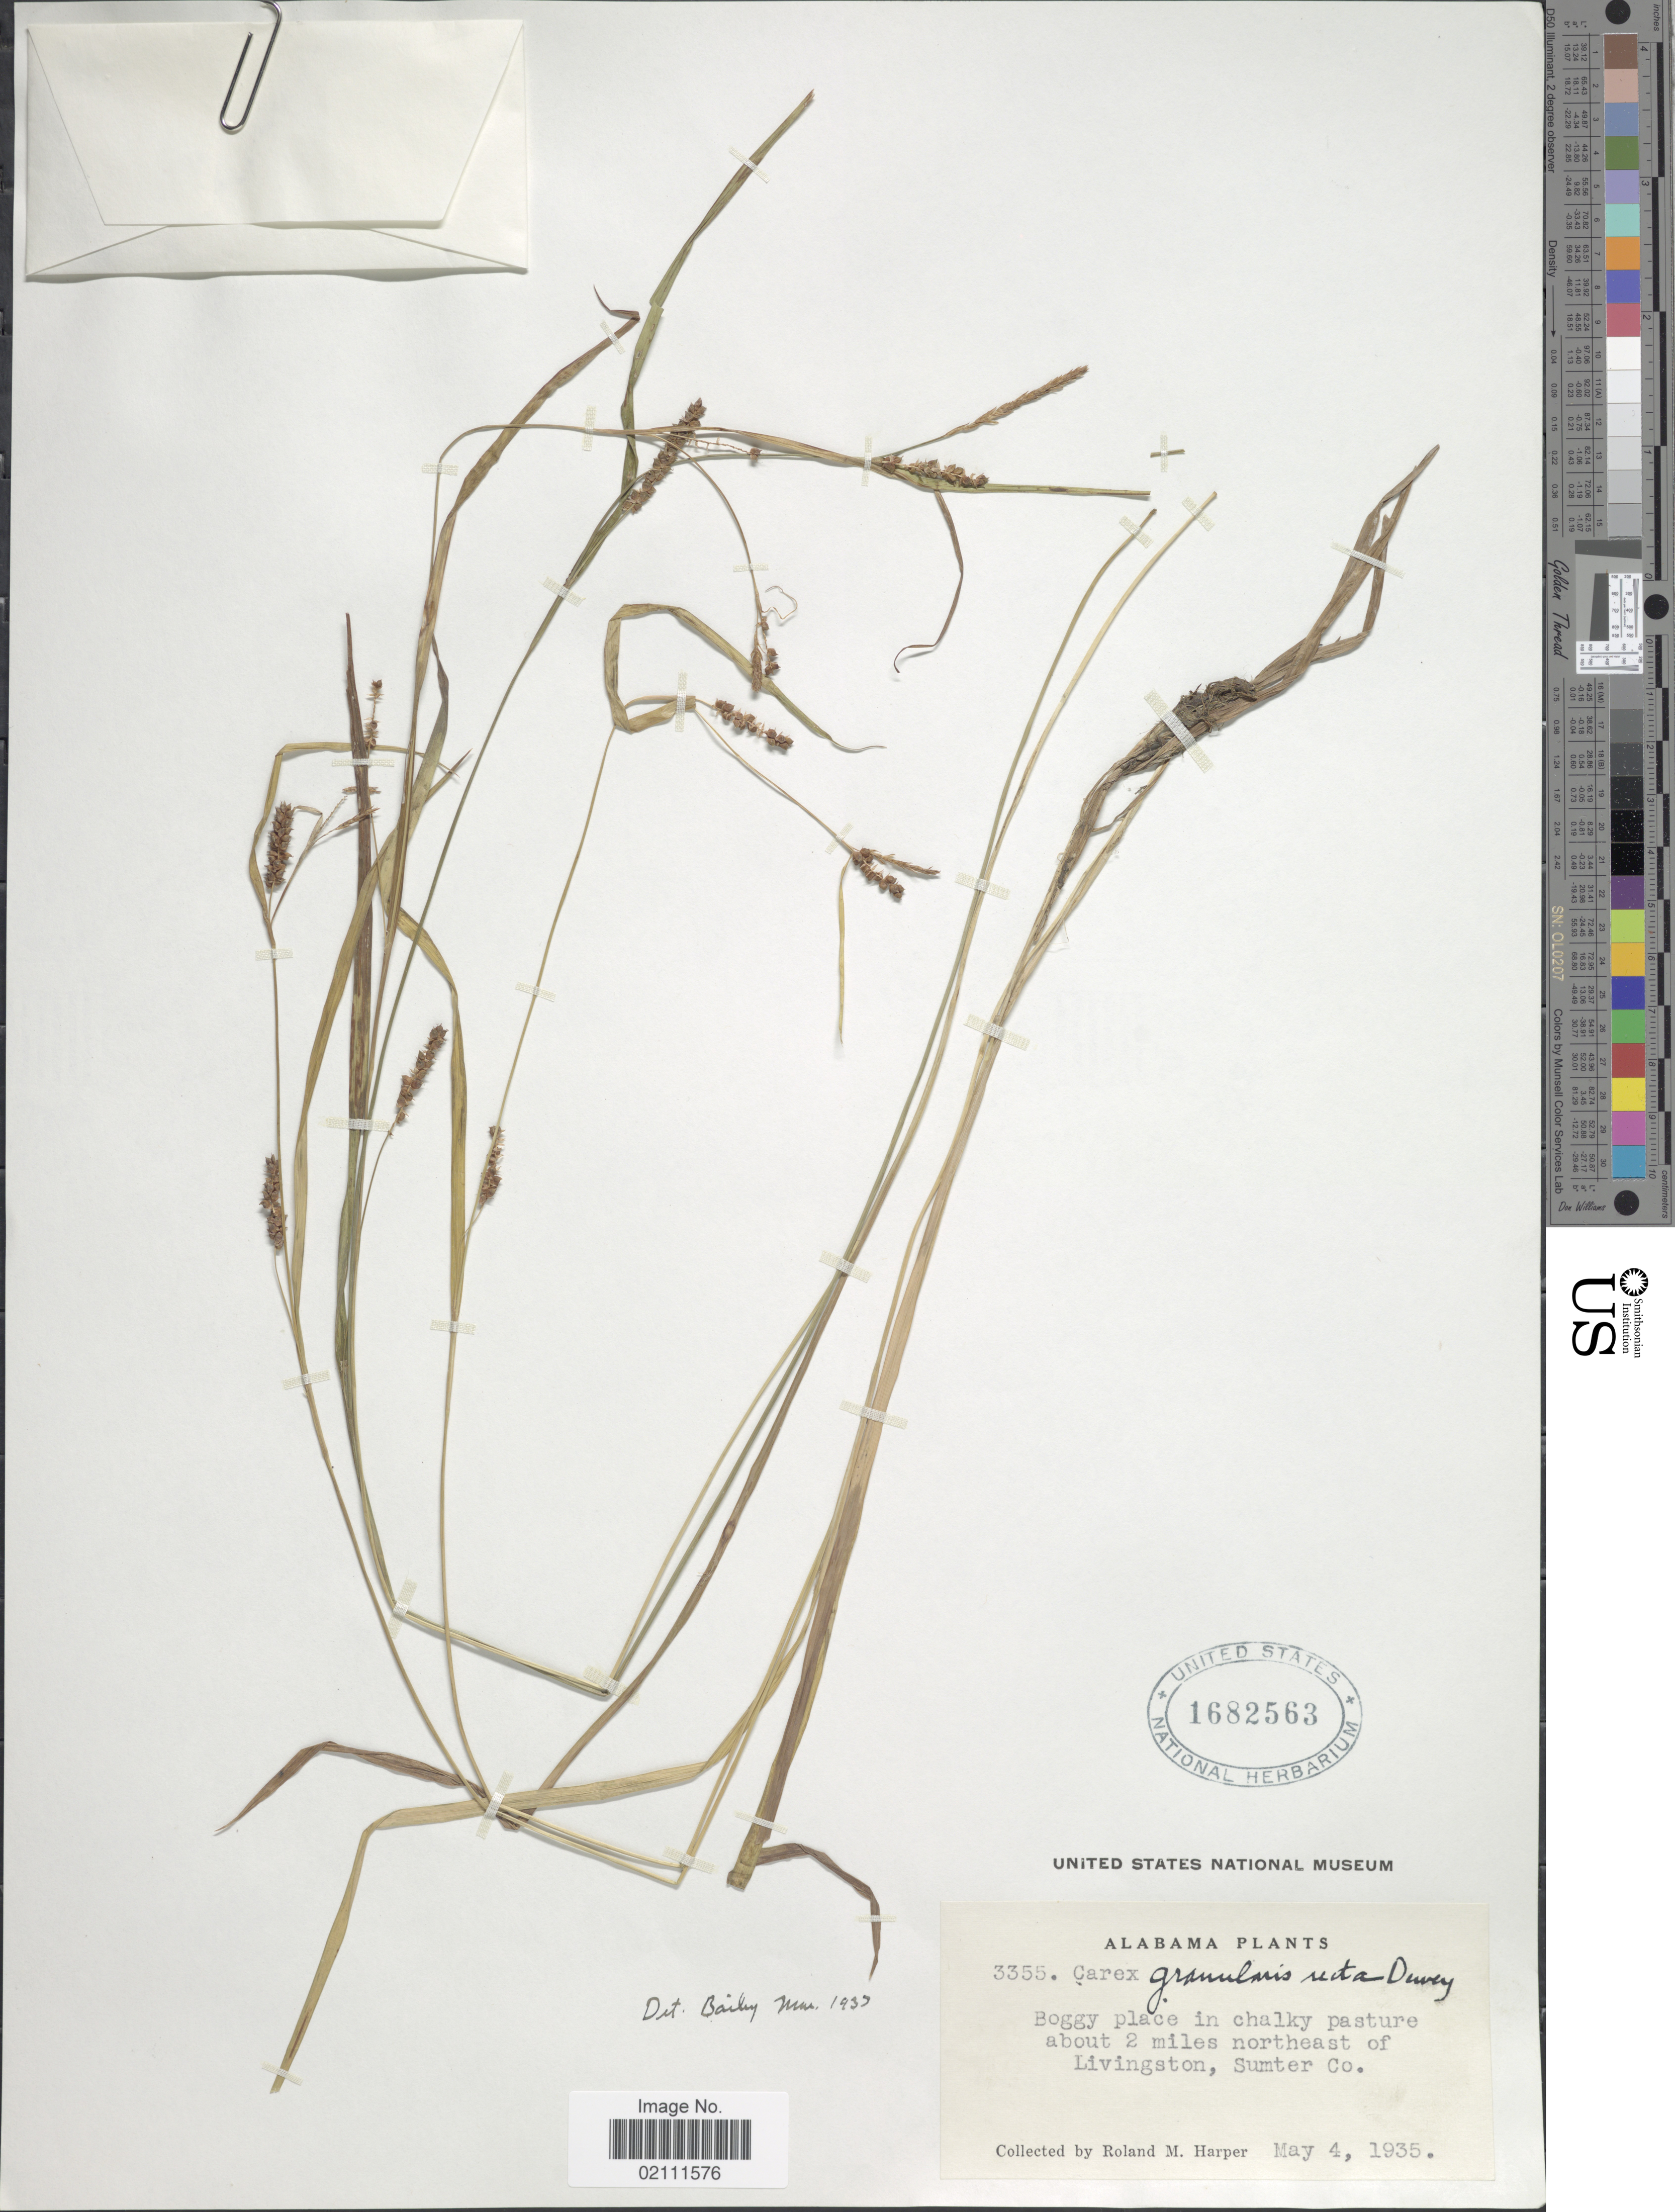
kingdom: Plantae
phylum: Tracheophyta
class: Liliopsida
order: Poales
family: Cyperaceae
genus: Carex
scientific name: Carex granularis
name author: Muhl. ex Willd.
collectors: R. M. Harper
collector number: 3355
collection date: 1935-05-04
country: United States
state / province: Alabama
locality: Boggy place in chalky pasture, about 2 miles northeast of Livingston, Sumter Co.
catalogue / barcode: US 1682563